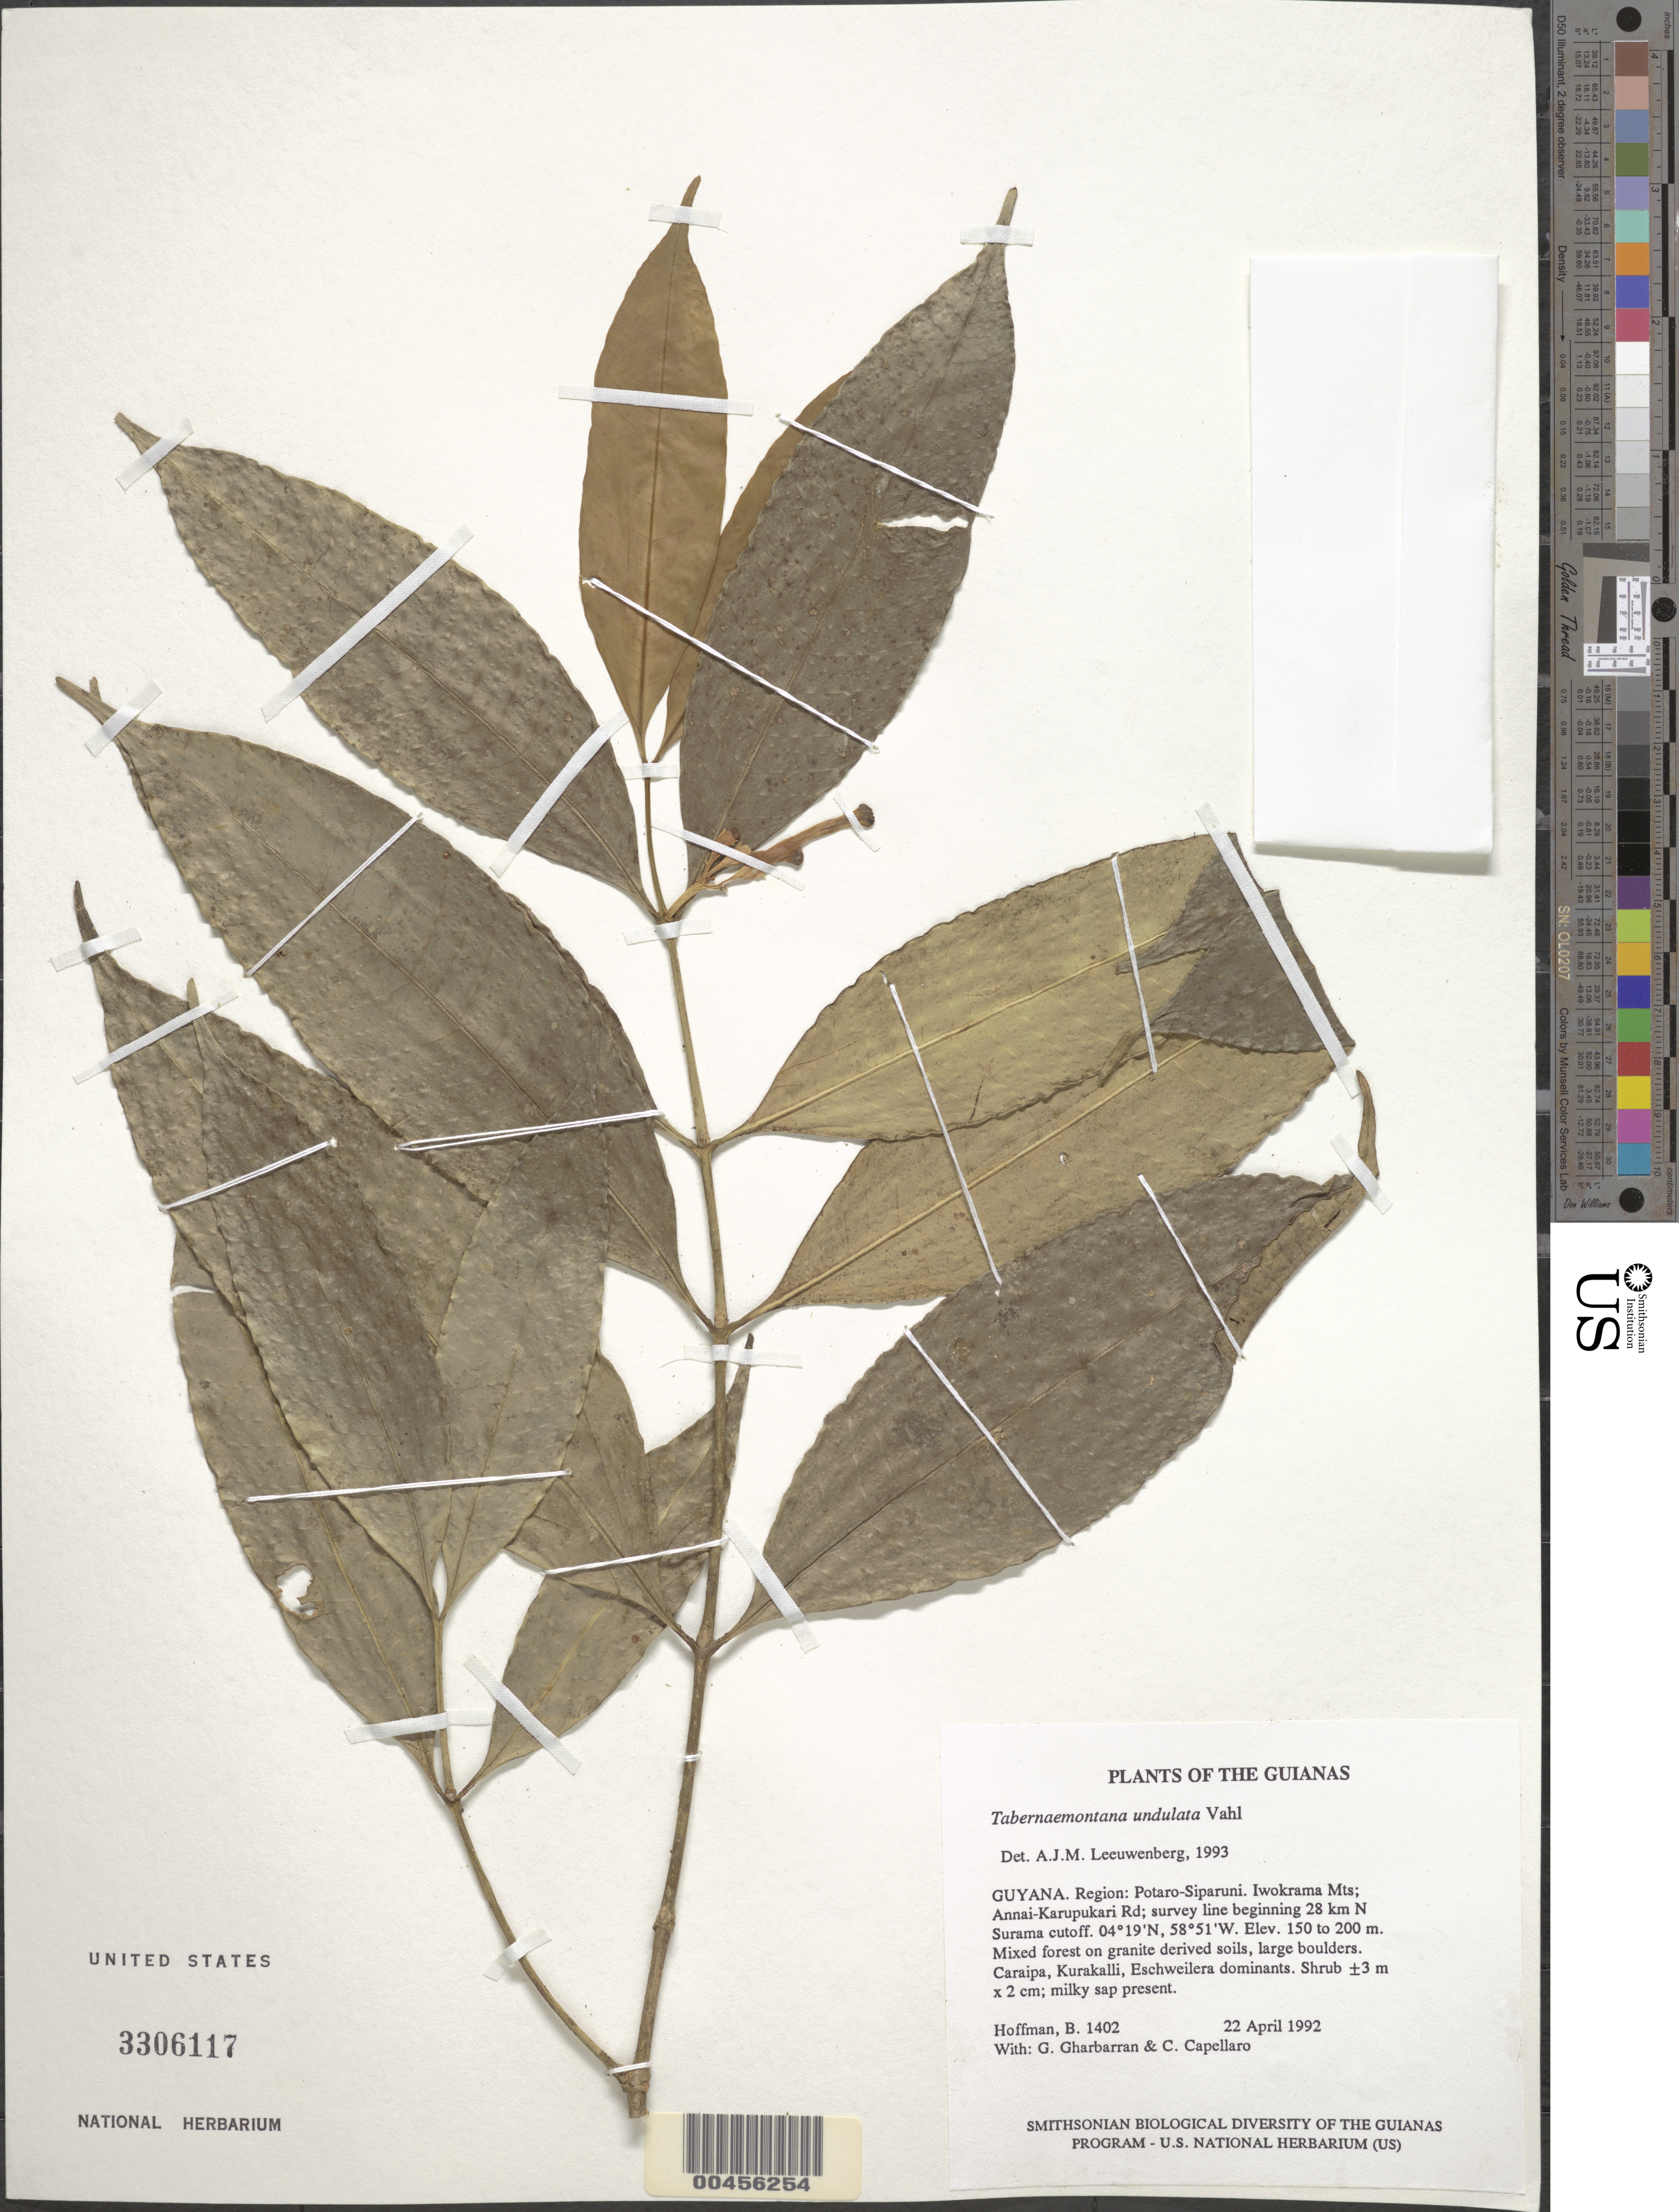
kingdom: Plantae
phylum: Tracheophyta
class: Magnoliopsida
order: Gentianales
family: Apocynaceae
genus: Tabernaemontana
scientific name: Tabernaemontana undulata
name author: Vahl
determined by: Leeuwenberg, A. J. M.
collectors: B. Hoffman, G. Gharbarran & C. Capellaro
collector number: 1402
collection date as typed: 22 April 1992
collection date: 1992-04-22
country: Guyana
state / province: Potaro-Siparuni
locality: Iwokrama Mts; Annai-Karupukari Road; survey line beginning 28 km N of Surama cutoff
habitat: Mixed forest on granite derived soils, large boulders. Caraipa, Kurakalli, Eschweilera dominants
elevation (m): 150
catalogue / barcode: US 3306117